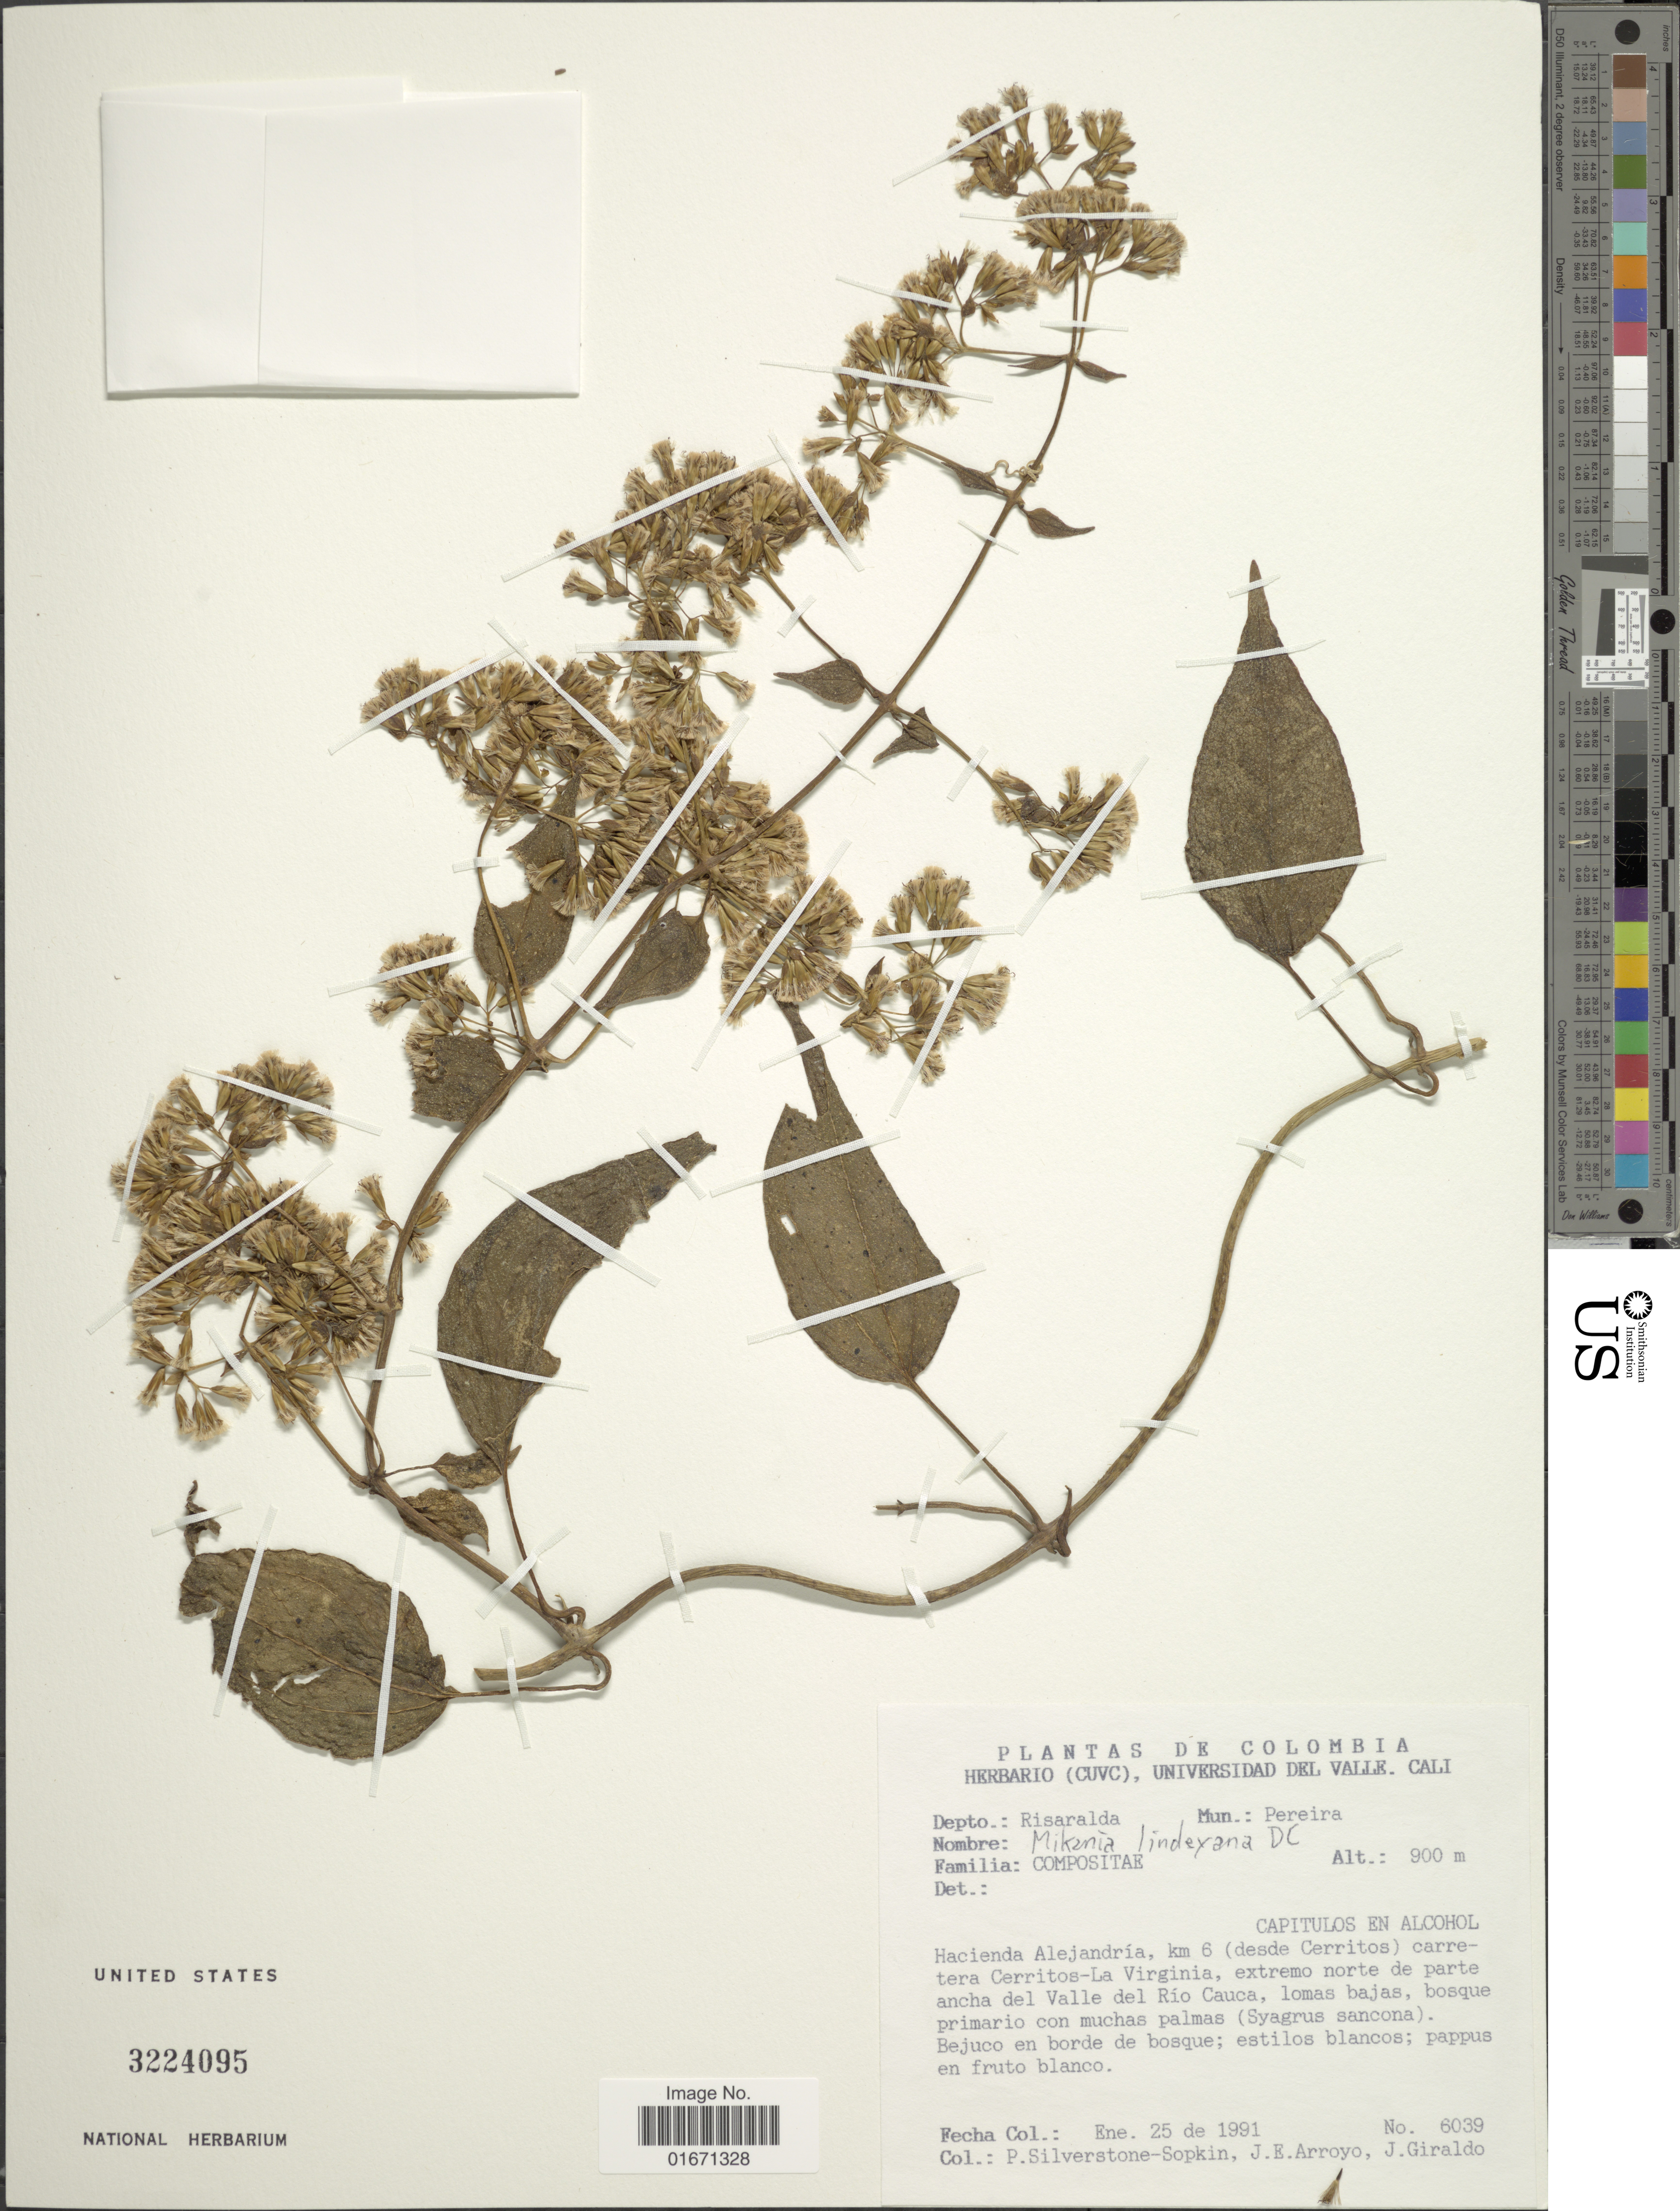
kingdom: Plantae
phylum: Tracheophyta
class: Magnoliopsida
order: Asterales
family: Asteraceae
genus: Mikania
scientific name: Mikania lindleyana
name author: DC.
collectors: P. A. Silverstone-Sopkin, J. Arroyo & J. Giraldo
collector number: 6039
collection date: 1991-01-25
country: Colombia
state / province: Risaralda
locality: Municipio Pereira, Hacienda Cerritos Alejandria, km 6 (desde Cerritos) carretera Cerritos-La Virginia, extremo norte de parte ancha del Valle del Rio Cauca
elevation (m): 900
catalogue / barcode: US 3224095